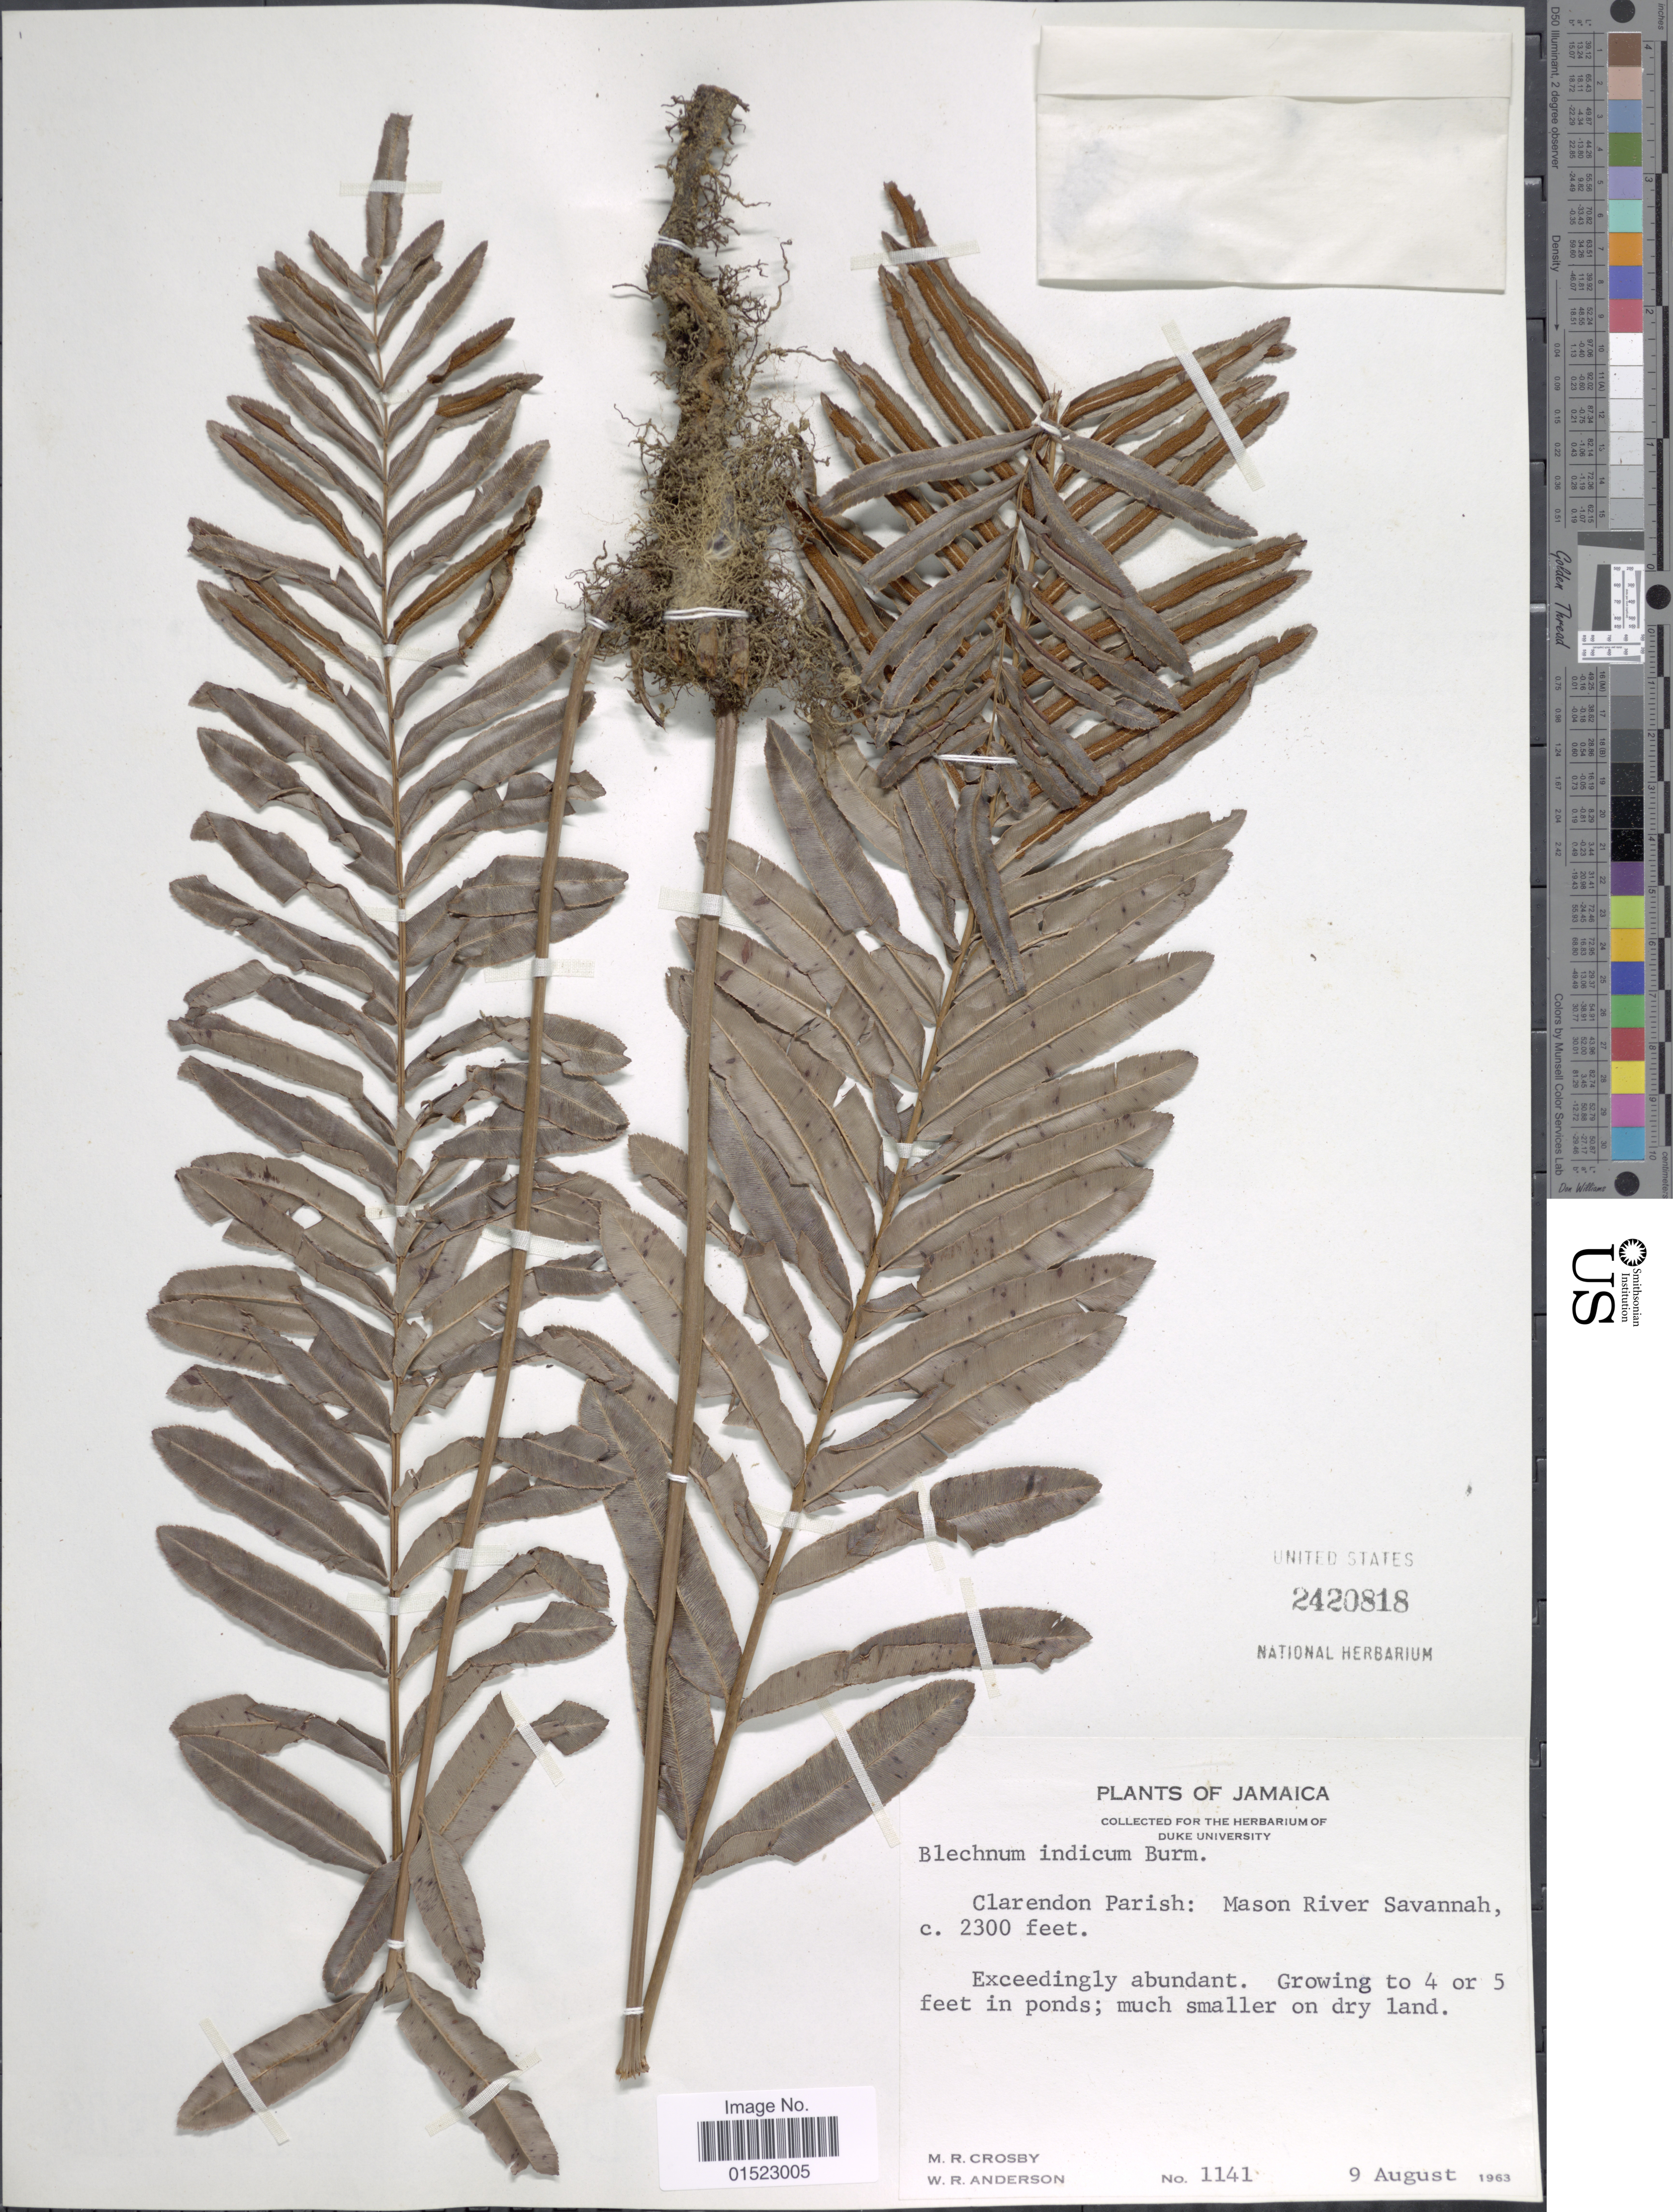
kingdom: Plantae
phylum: Tracheophyta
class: Polypodiopsida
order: Polypodiales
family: Blechnaceae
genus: Telmatoblechnum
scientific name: Telmatoblechnum serrulatum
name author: (Rich.) Perrie et al.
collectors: M. R. Crosby & W. Anderson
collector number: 1141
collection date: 1963-08-09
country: Jamaica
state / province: Clarendon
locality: Mason River Savannah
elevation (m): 701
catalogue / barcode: US 2420818